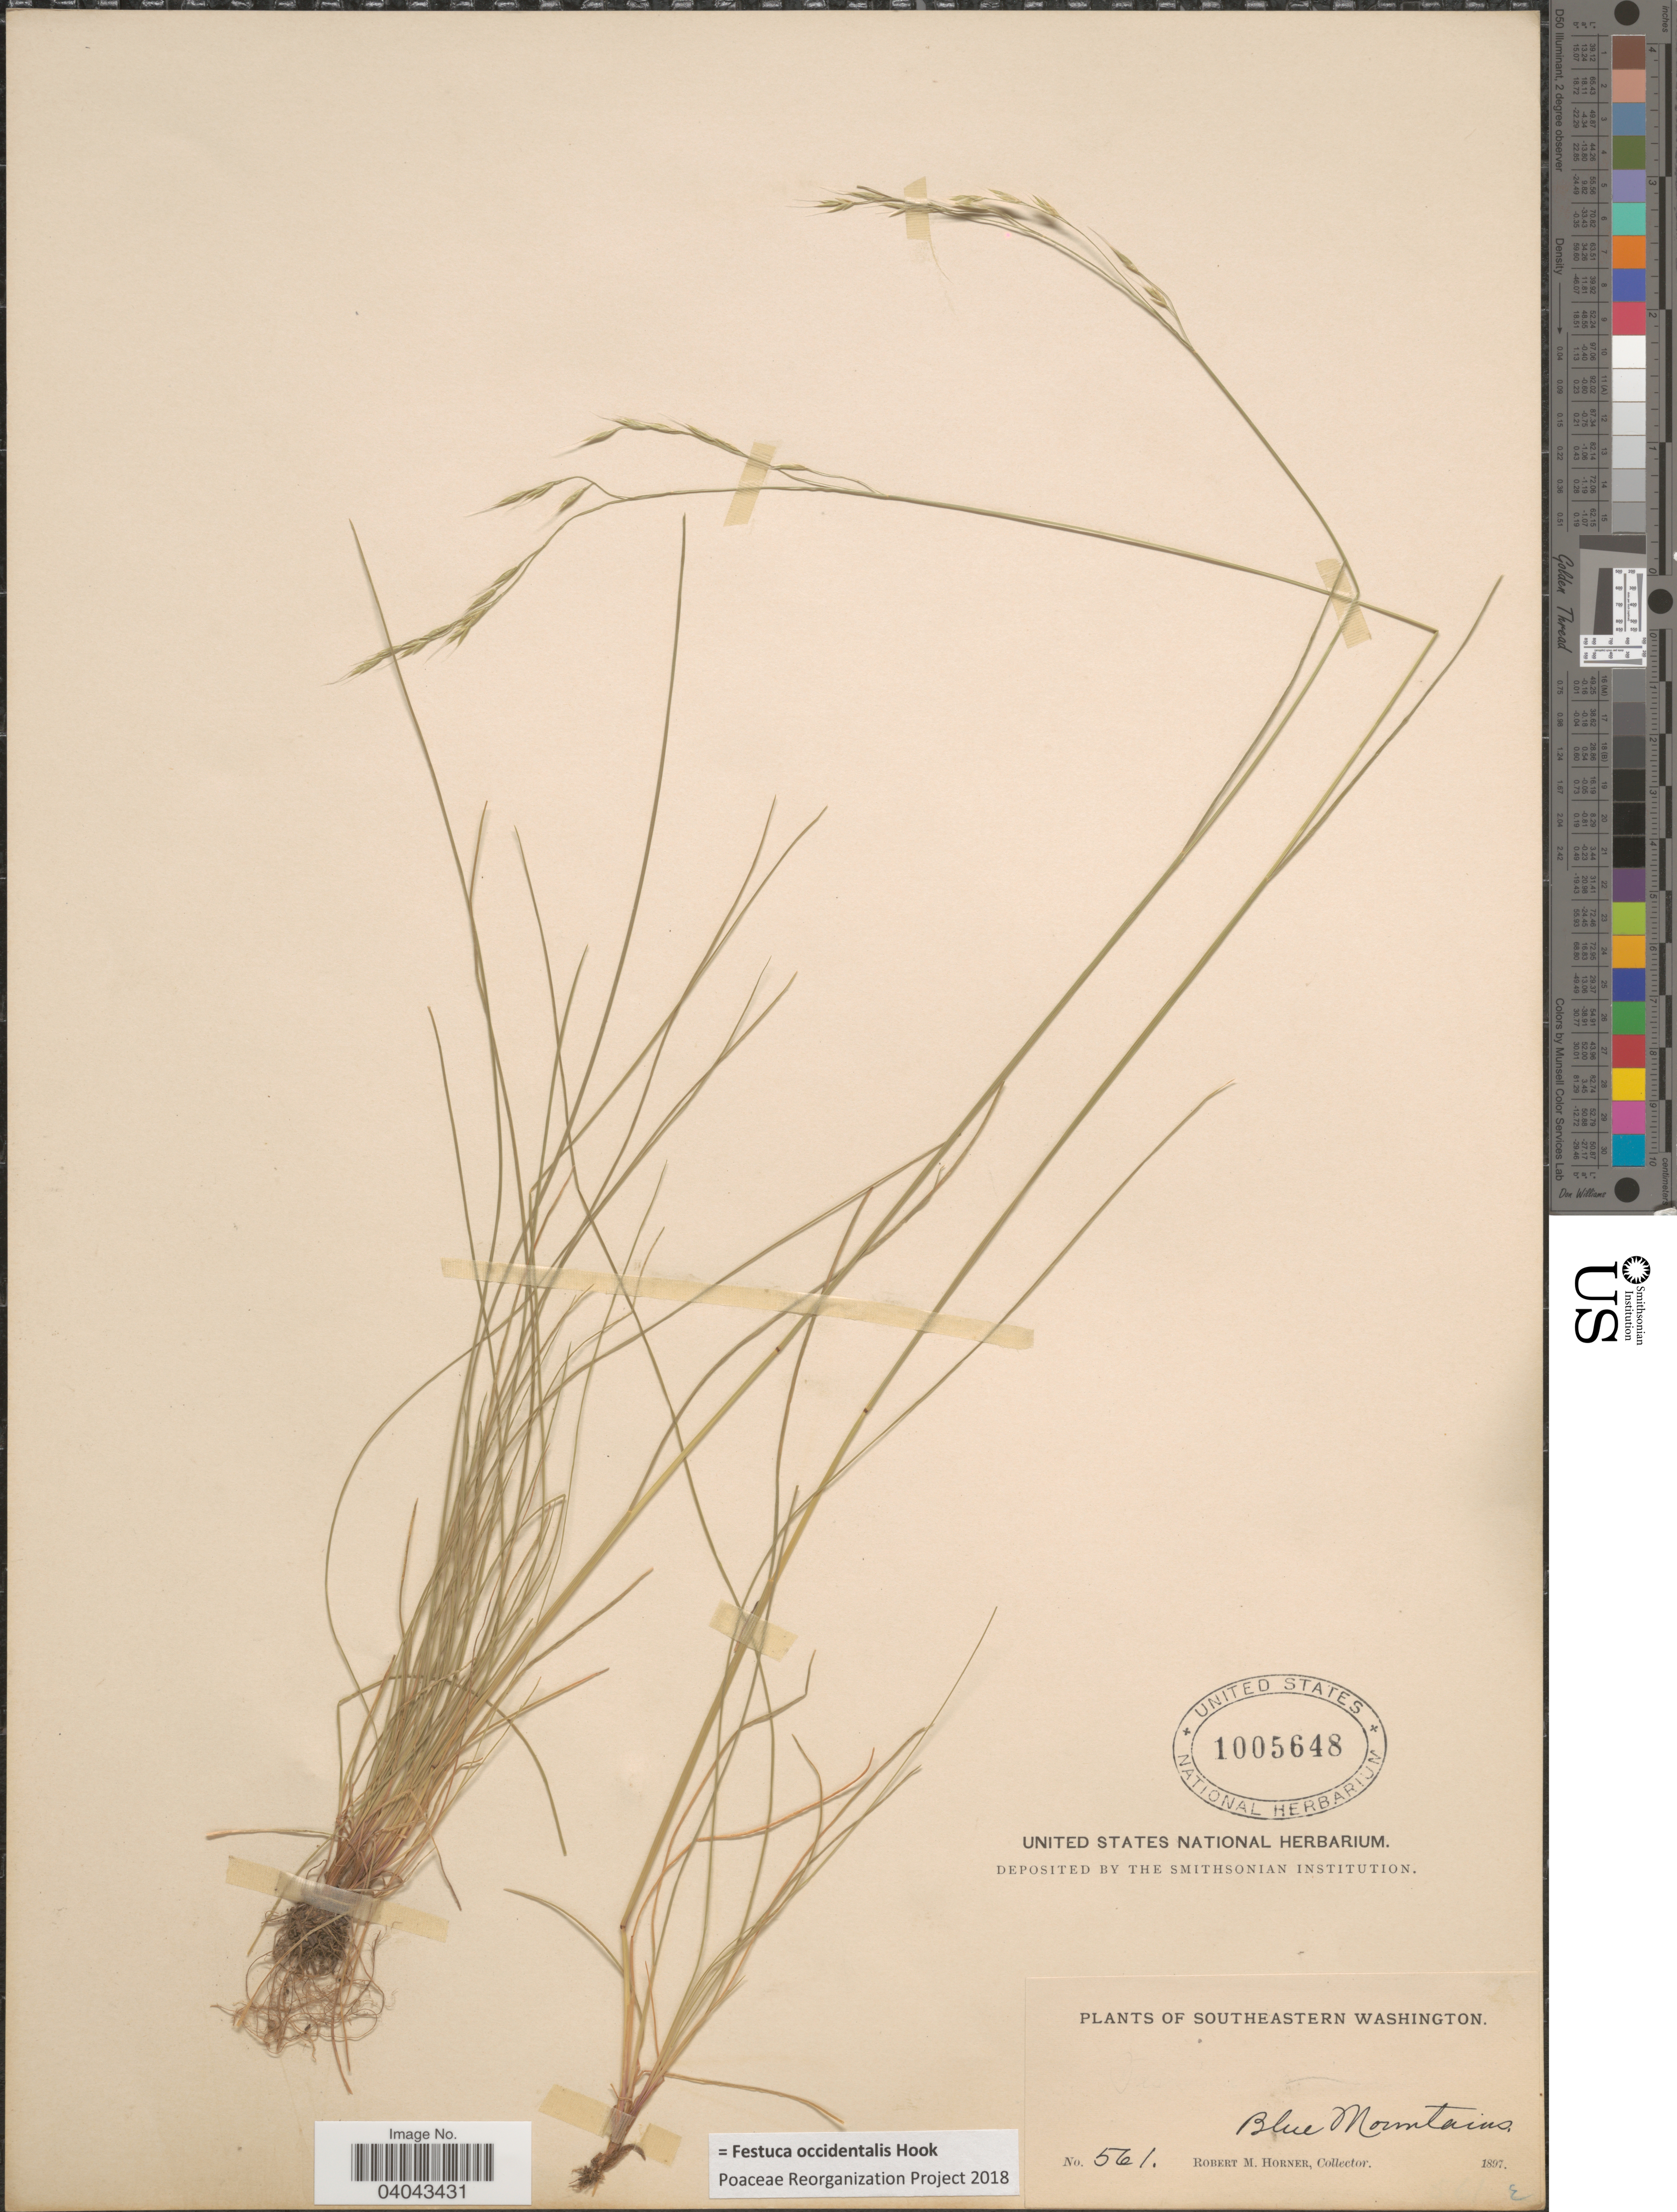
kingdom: Plantae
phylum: Tracheophyta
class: Liliopsida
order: Poales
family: Poaceae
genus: Festuca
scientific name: Festuca occidentalis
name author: Hook.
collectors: R. Horner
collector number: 561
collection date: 1897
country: United States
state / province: Washington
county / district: Clallam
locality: Southeastern Washington. Blue Mountains.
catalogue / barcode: US 1005648